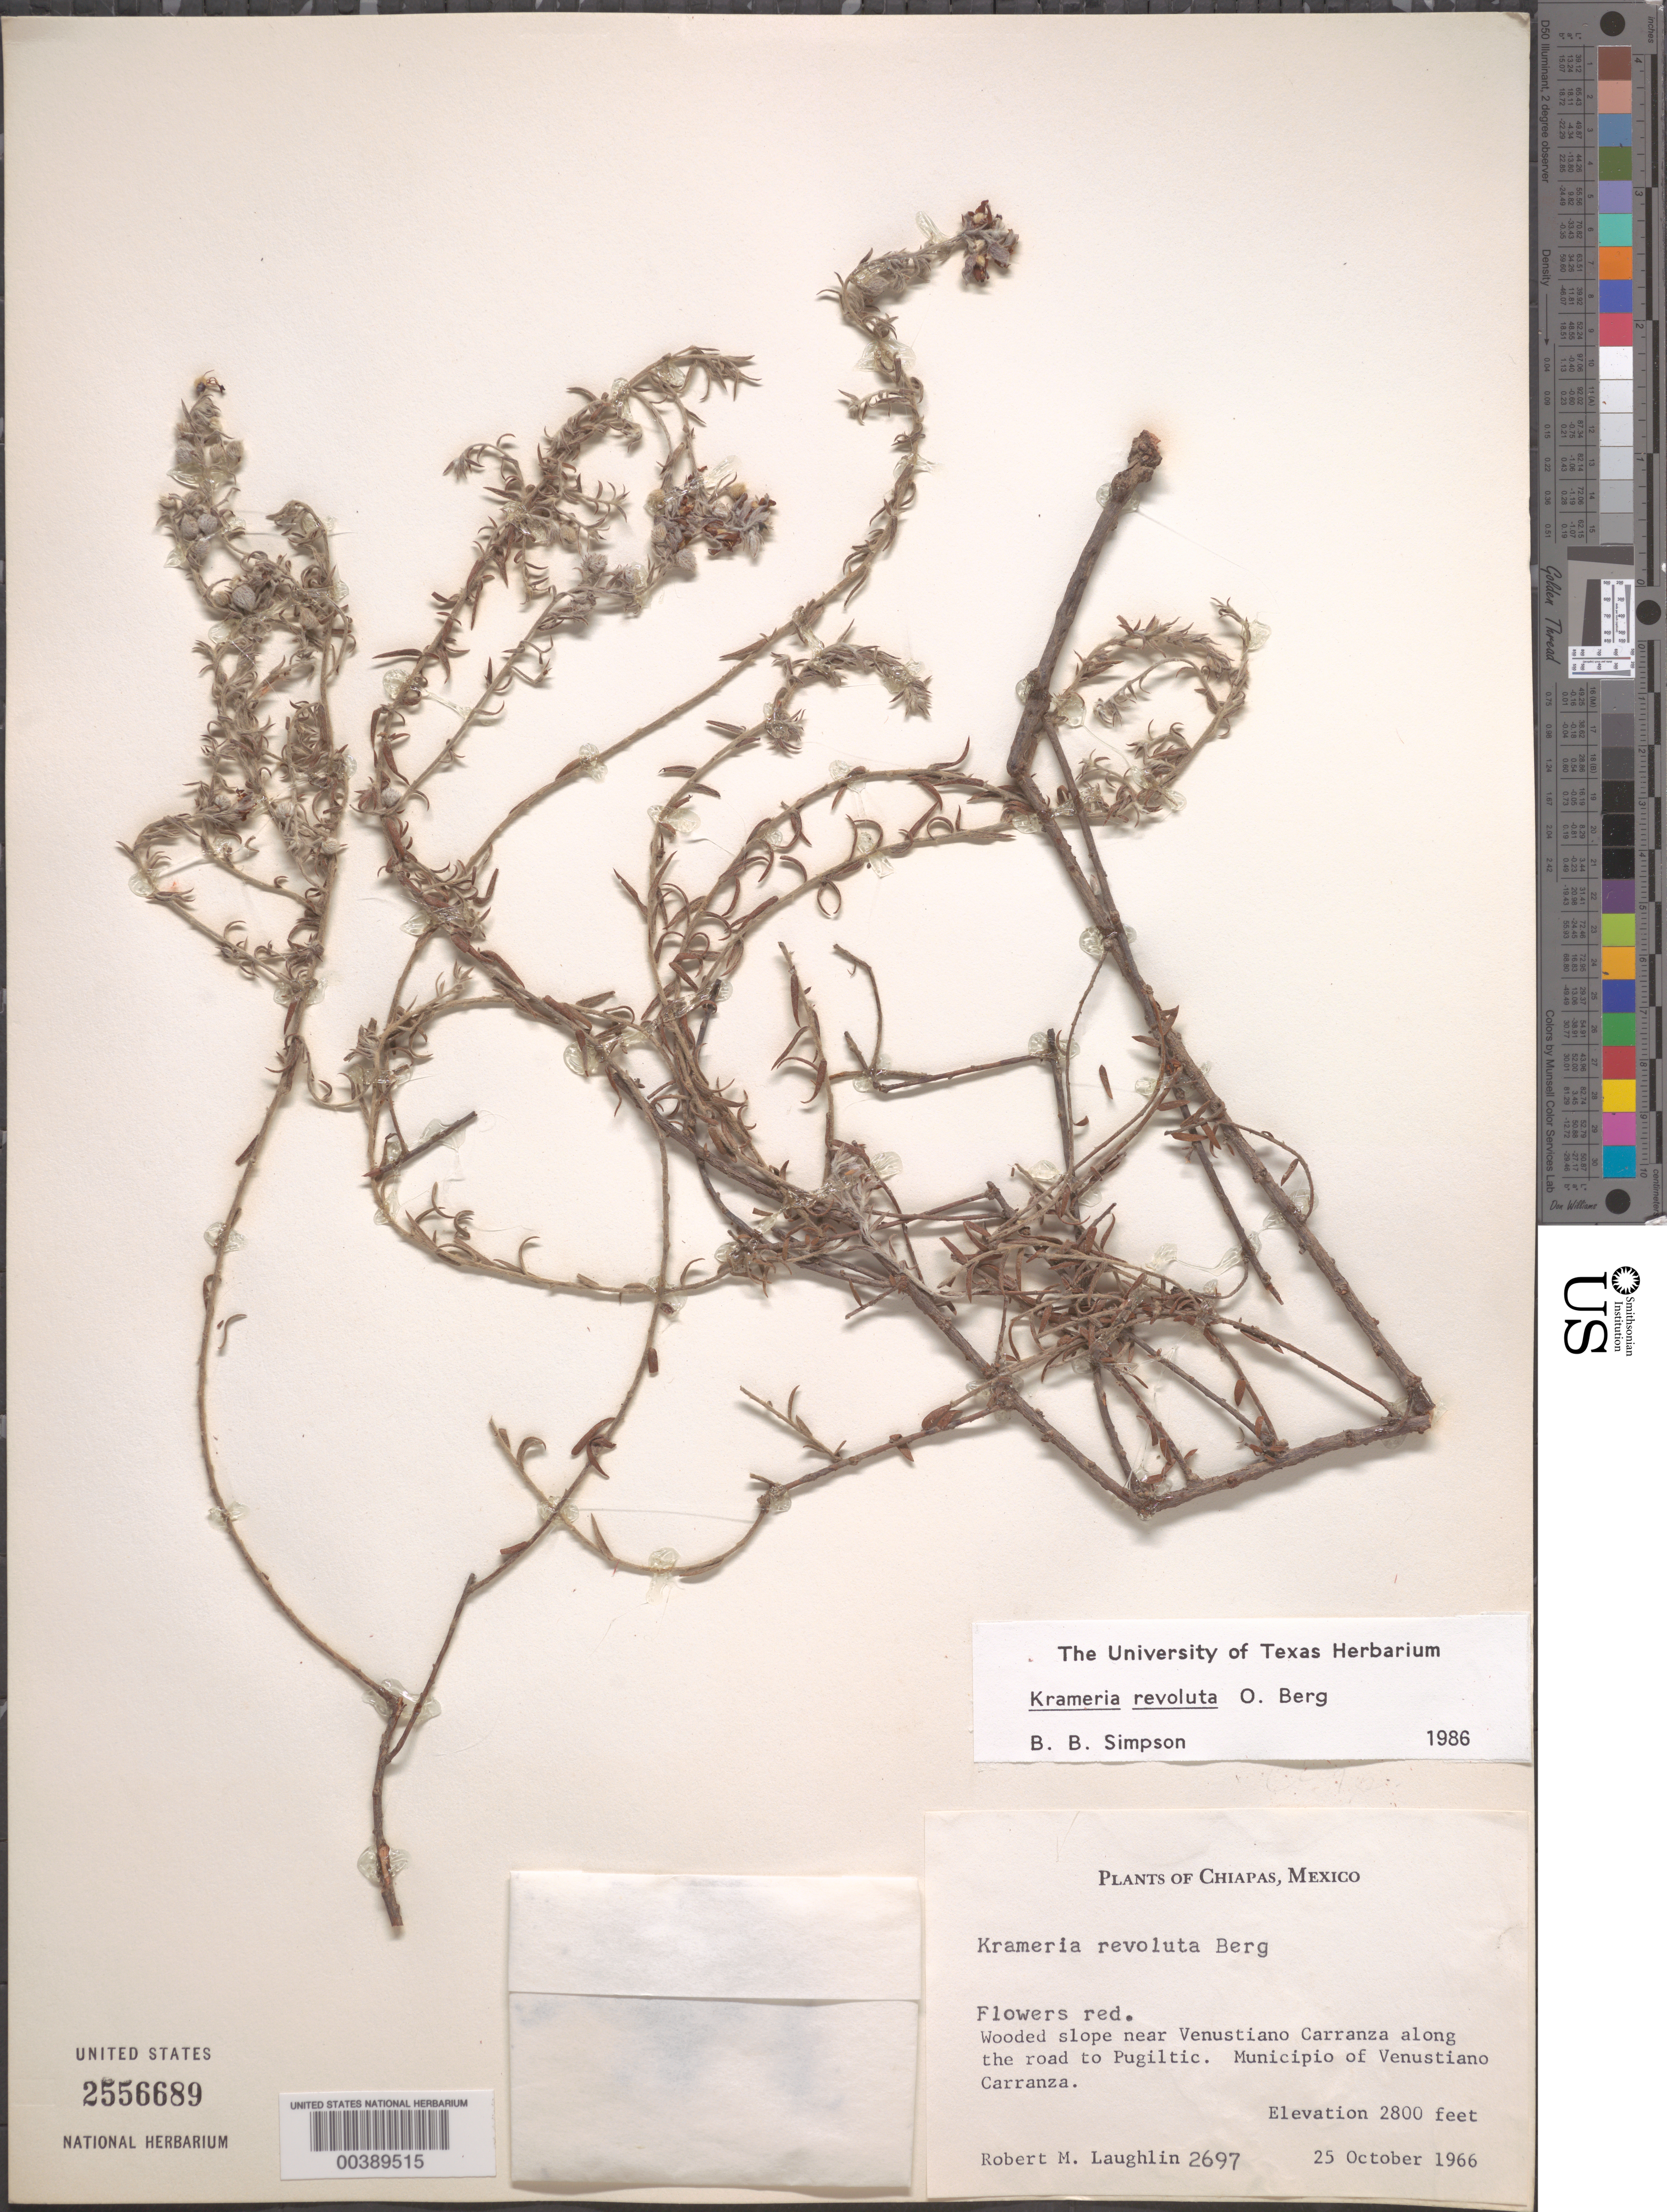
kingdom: Plantae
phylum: Tracheophyta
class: Magnoliopsida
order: Zygophyllales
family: Krameriaceae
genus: Krameria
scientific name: Krameria revoluta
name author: O. Berg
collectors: R. M. Laughlin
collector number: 2697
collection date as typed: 25 Oct 1966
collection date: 1966-10-25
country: Mexico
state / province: Chiapas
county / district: Venustiano Carranza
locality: Near Venustiano Carranza along the road to Pugiltic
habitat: Wooded slope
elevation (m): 853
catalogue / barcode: US 2556689